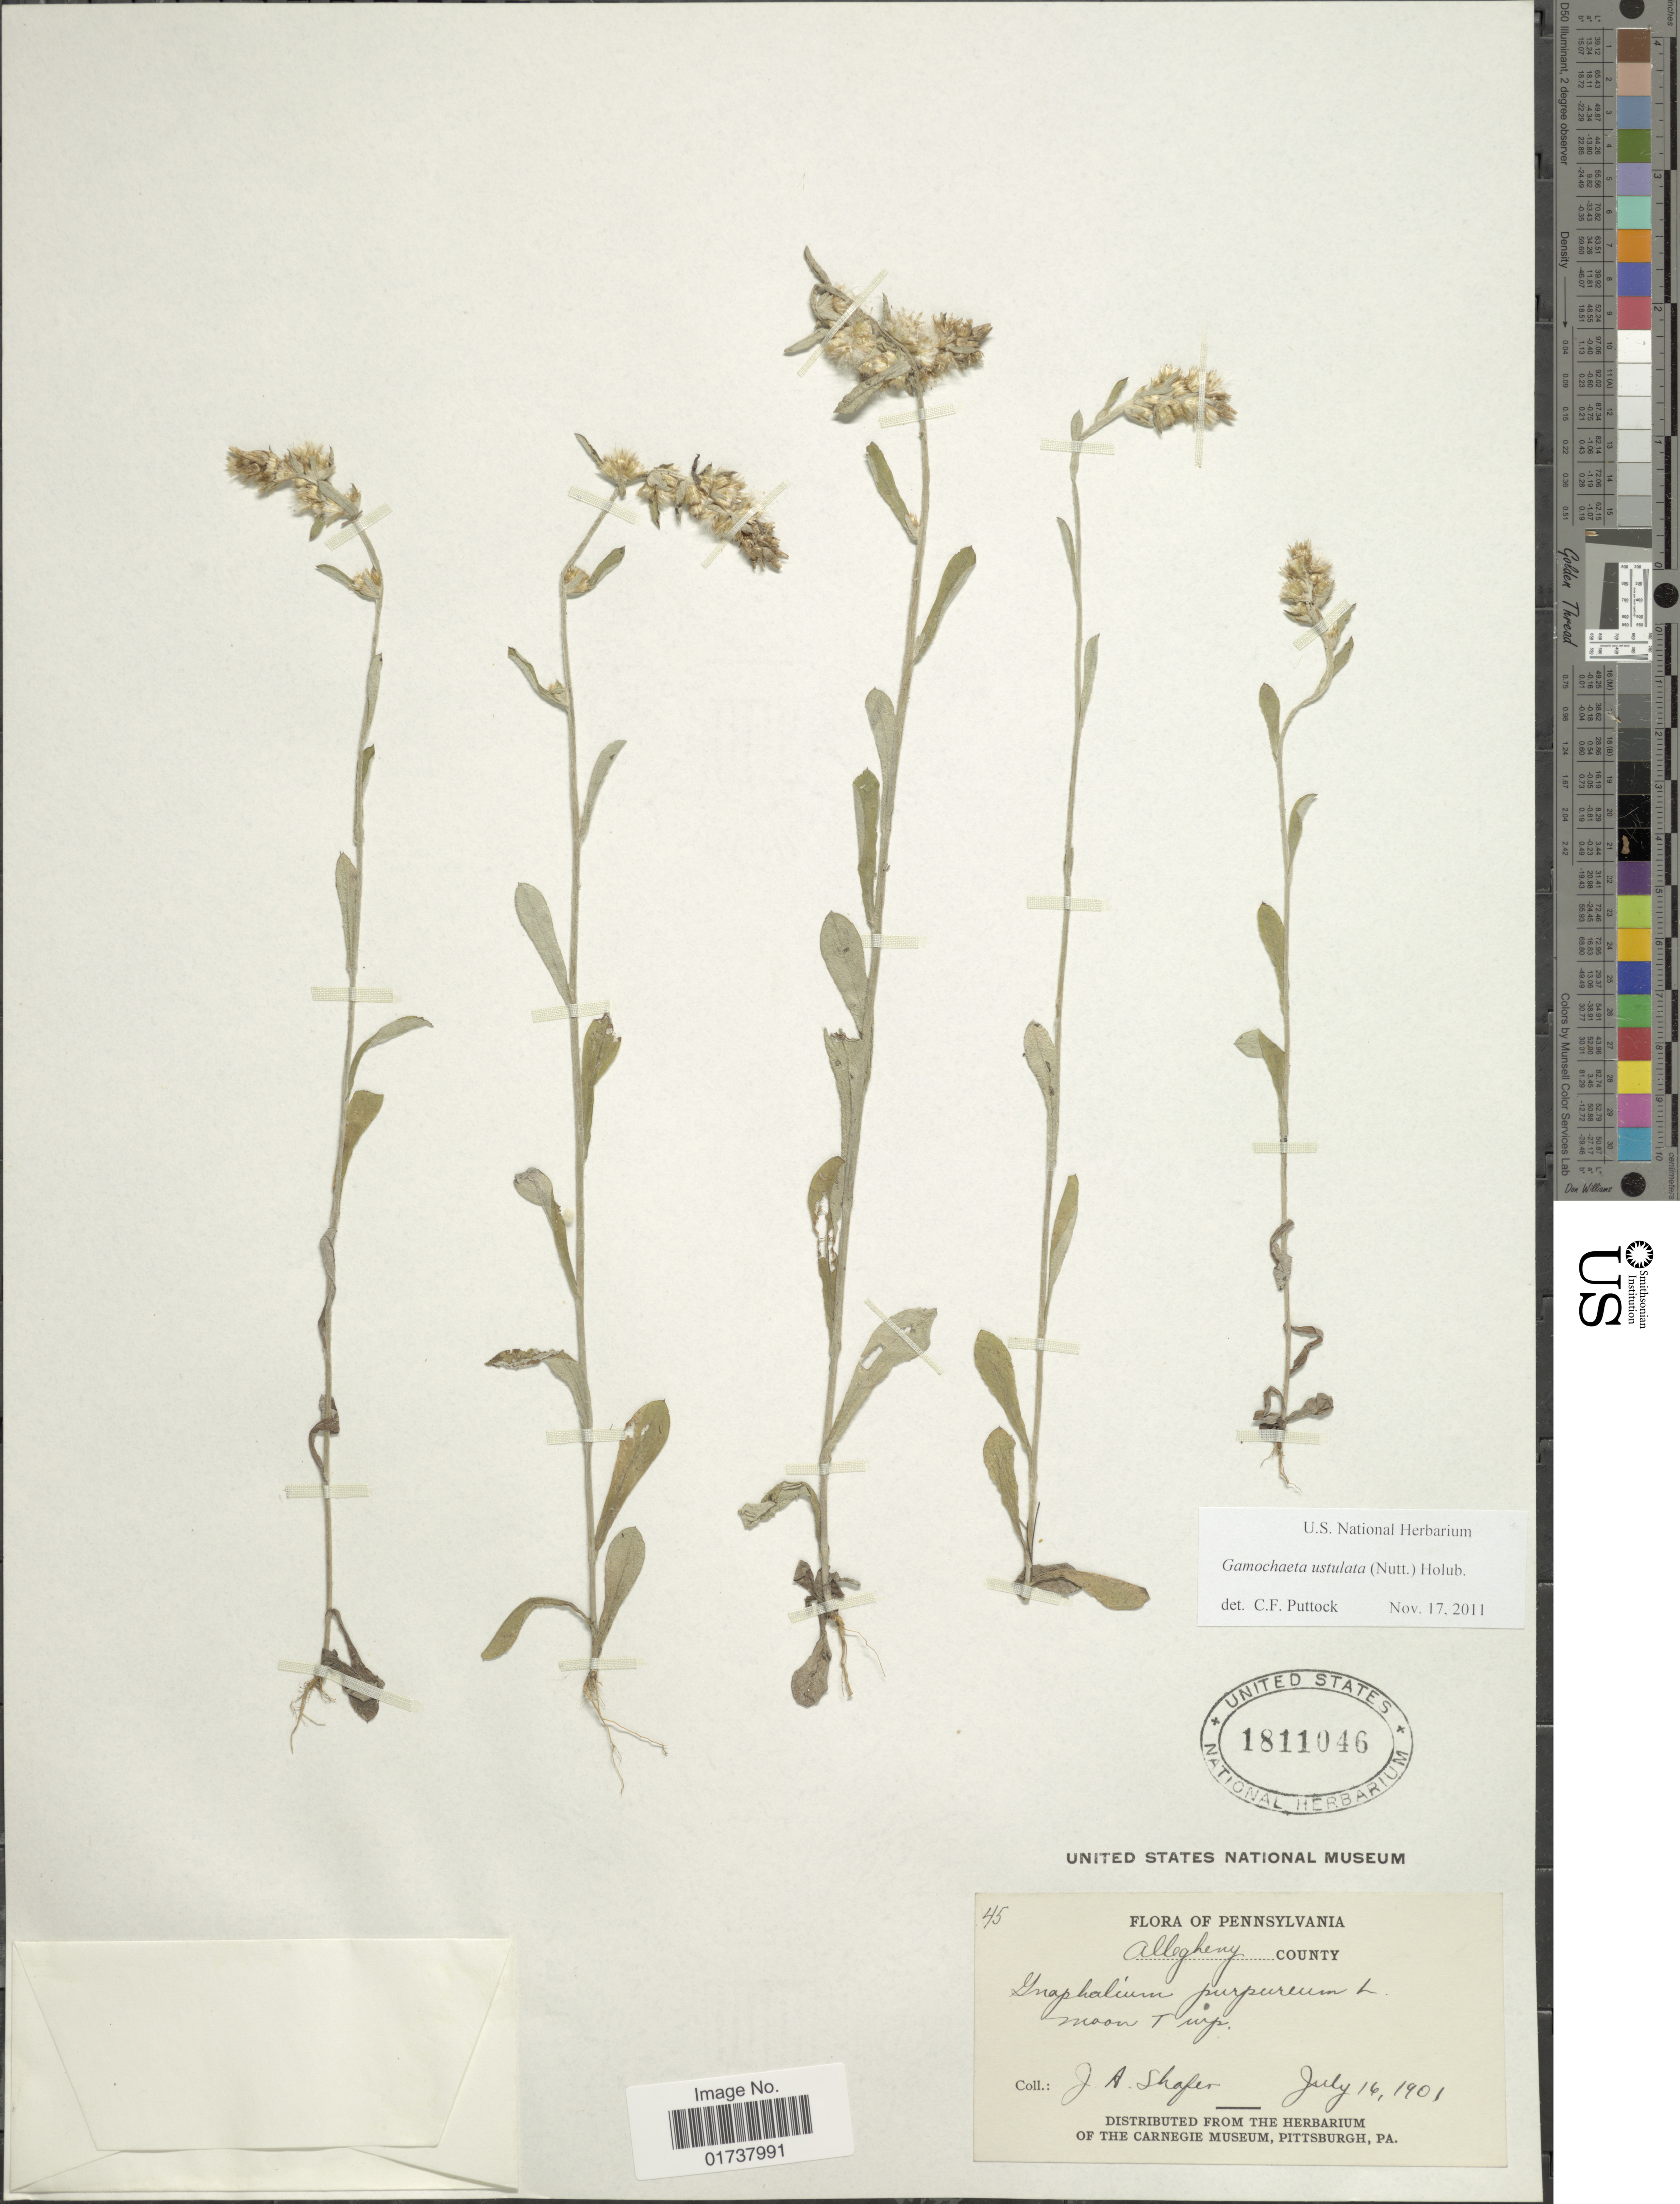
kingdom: Plantae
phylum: Tracheophyta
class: Magnoliopsida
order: Asterales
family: Asteraceae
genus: Gamochaeta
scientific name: Gamochaeta purpurea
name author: (L.) Cabrera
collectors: J. A. Shafer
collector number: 45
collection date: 1901-07-16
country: United States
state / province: Pennsylvania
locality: Allegheny County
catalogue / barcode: US 1811046